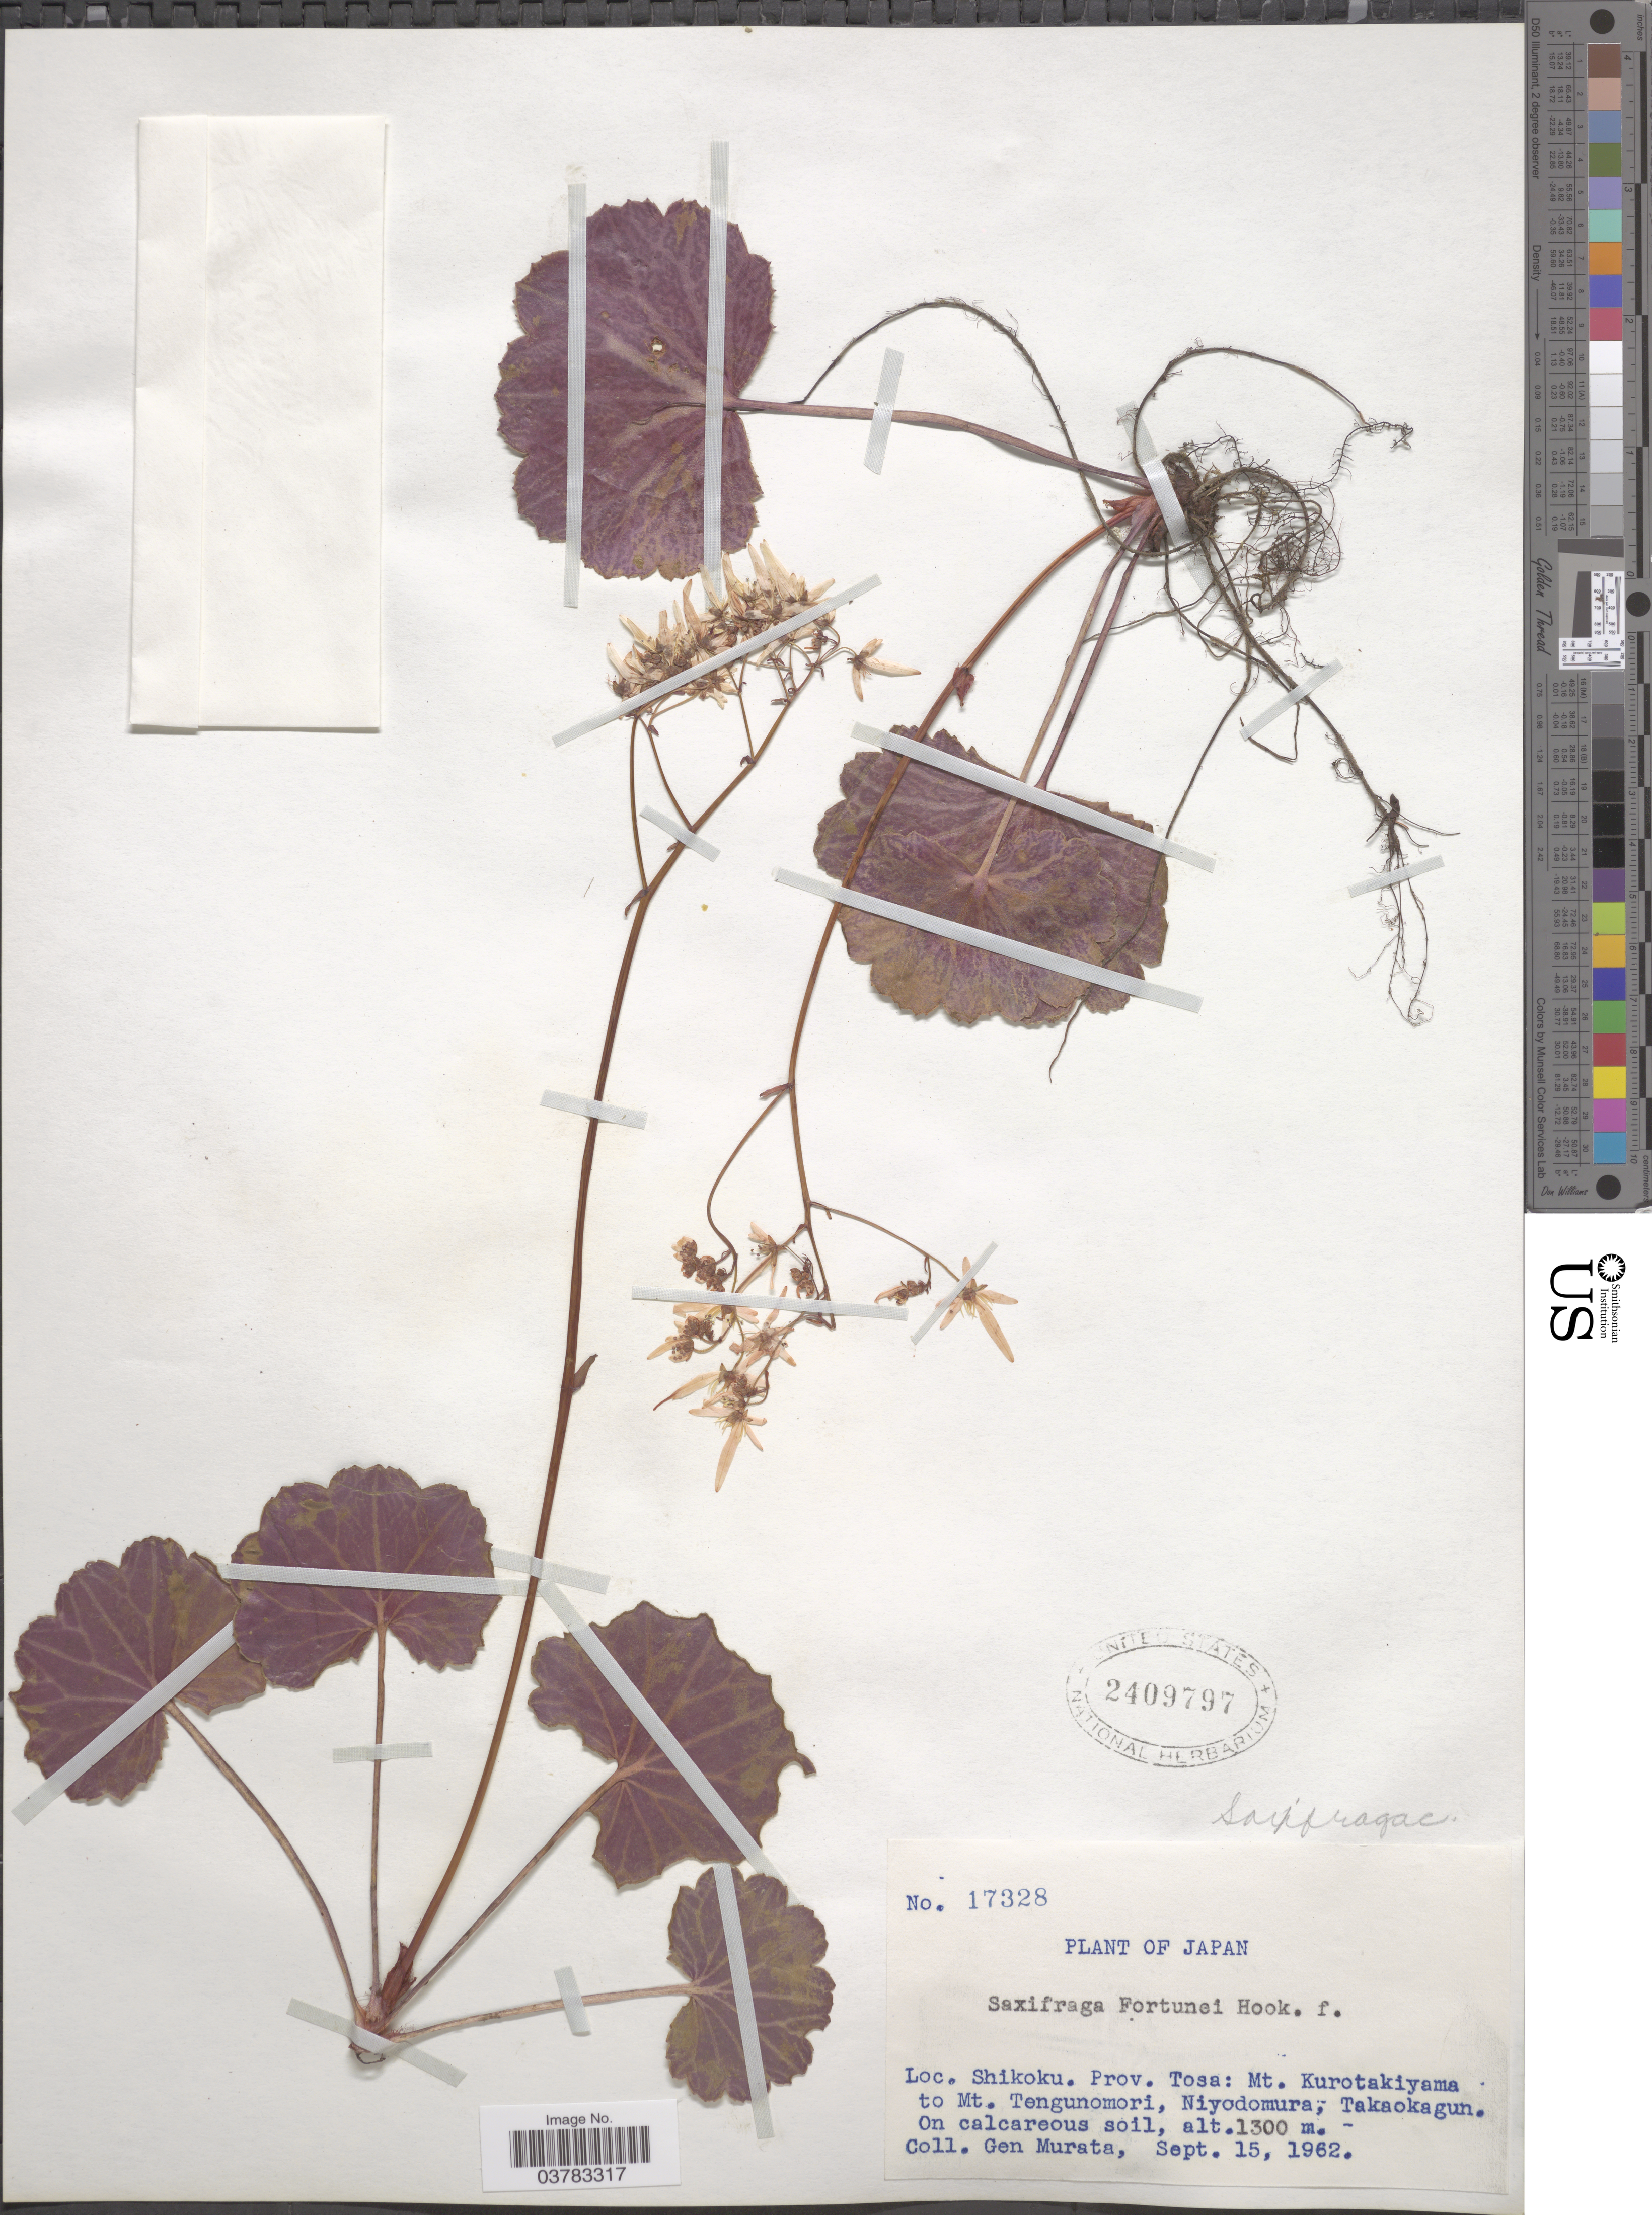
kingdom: Plantae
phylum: Tracheophyta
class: Magnoliopsida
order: Saxifragales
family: Saxifragaceae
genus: Saxifraga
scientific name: Saxifraga fortunei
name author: Hook.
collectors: G. Murata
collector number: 17328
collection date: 1962-09-15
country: Japan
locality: Shikoku. Prov. Tosa: Mt. Kurotakiyama to Mt. Tengunomori, Niyodomura, Takaokagun.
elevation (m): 1300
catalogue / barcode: US 2409797